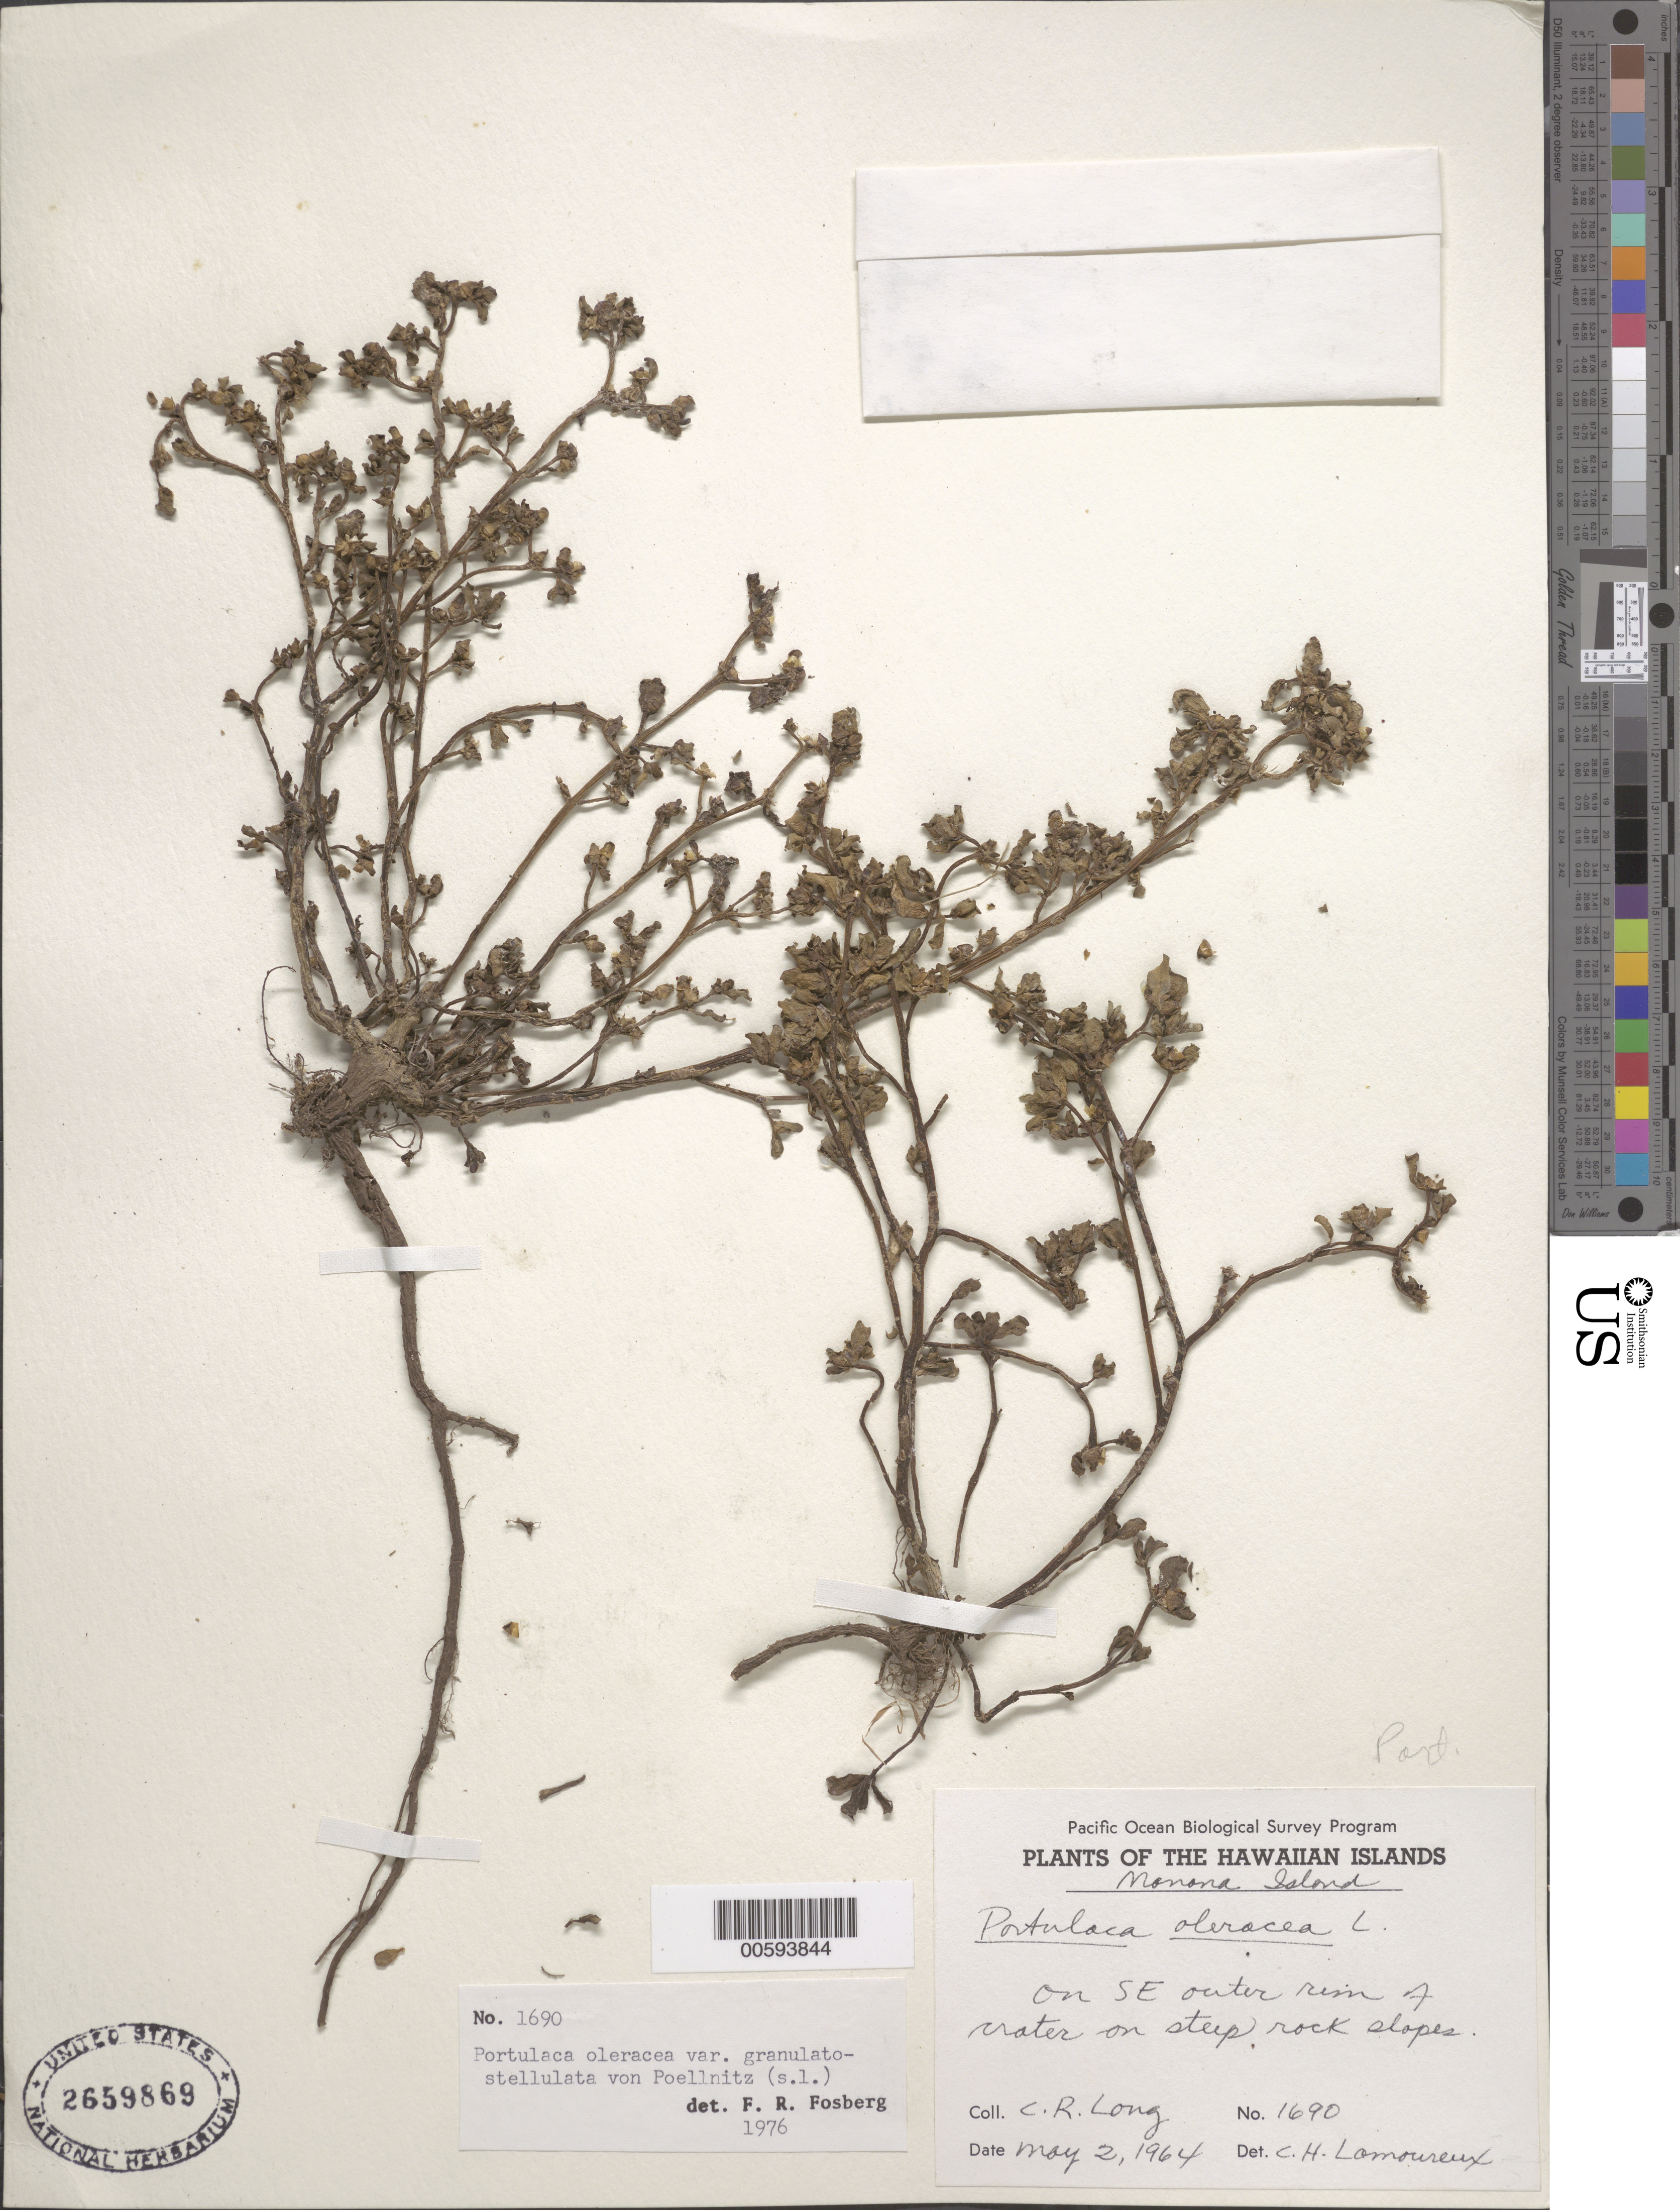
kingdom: Plantae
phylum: Tracheophyta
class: Magnoliopsida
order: Caryophyllales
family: Portulacaceae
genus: Portulaca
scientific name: Portulaca oleracea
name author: L.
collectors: C. R. Long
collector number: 1690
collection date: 1964-05-02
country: United States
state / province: Hawaii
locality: The Hawaiian Islands. Nonona Island. On SE outer rim. A crater on steep rock slopes.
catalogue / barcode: US 2659869